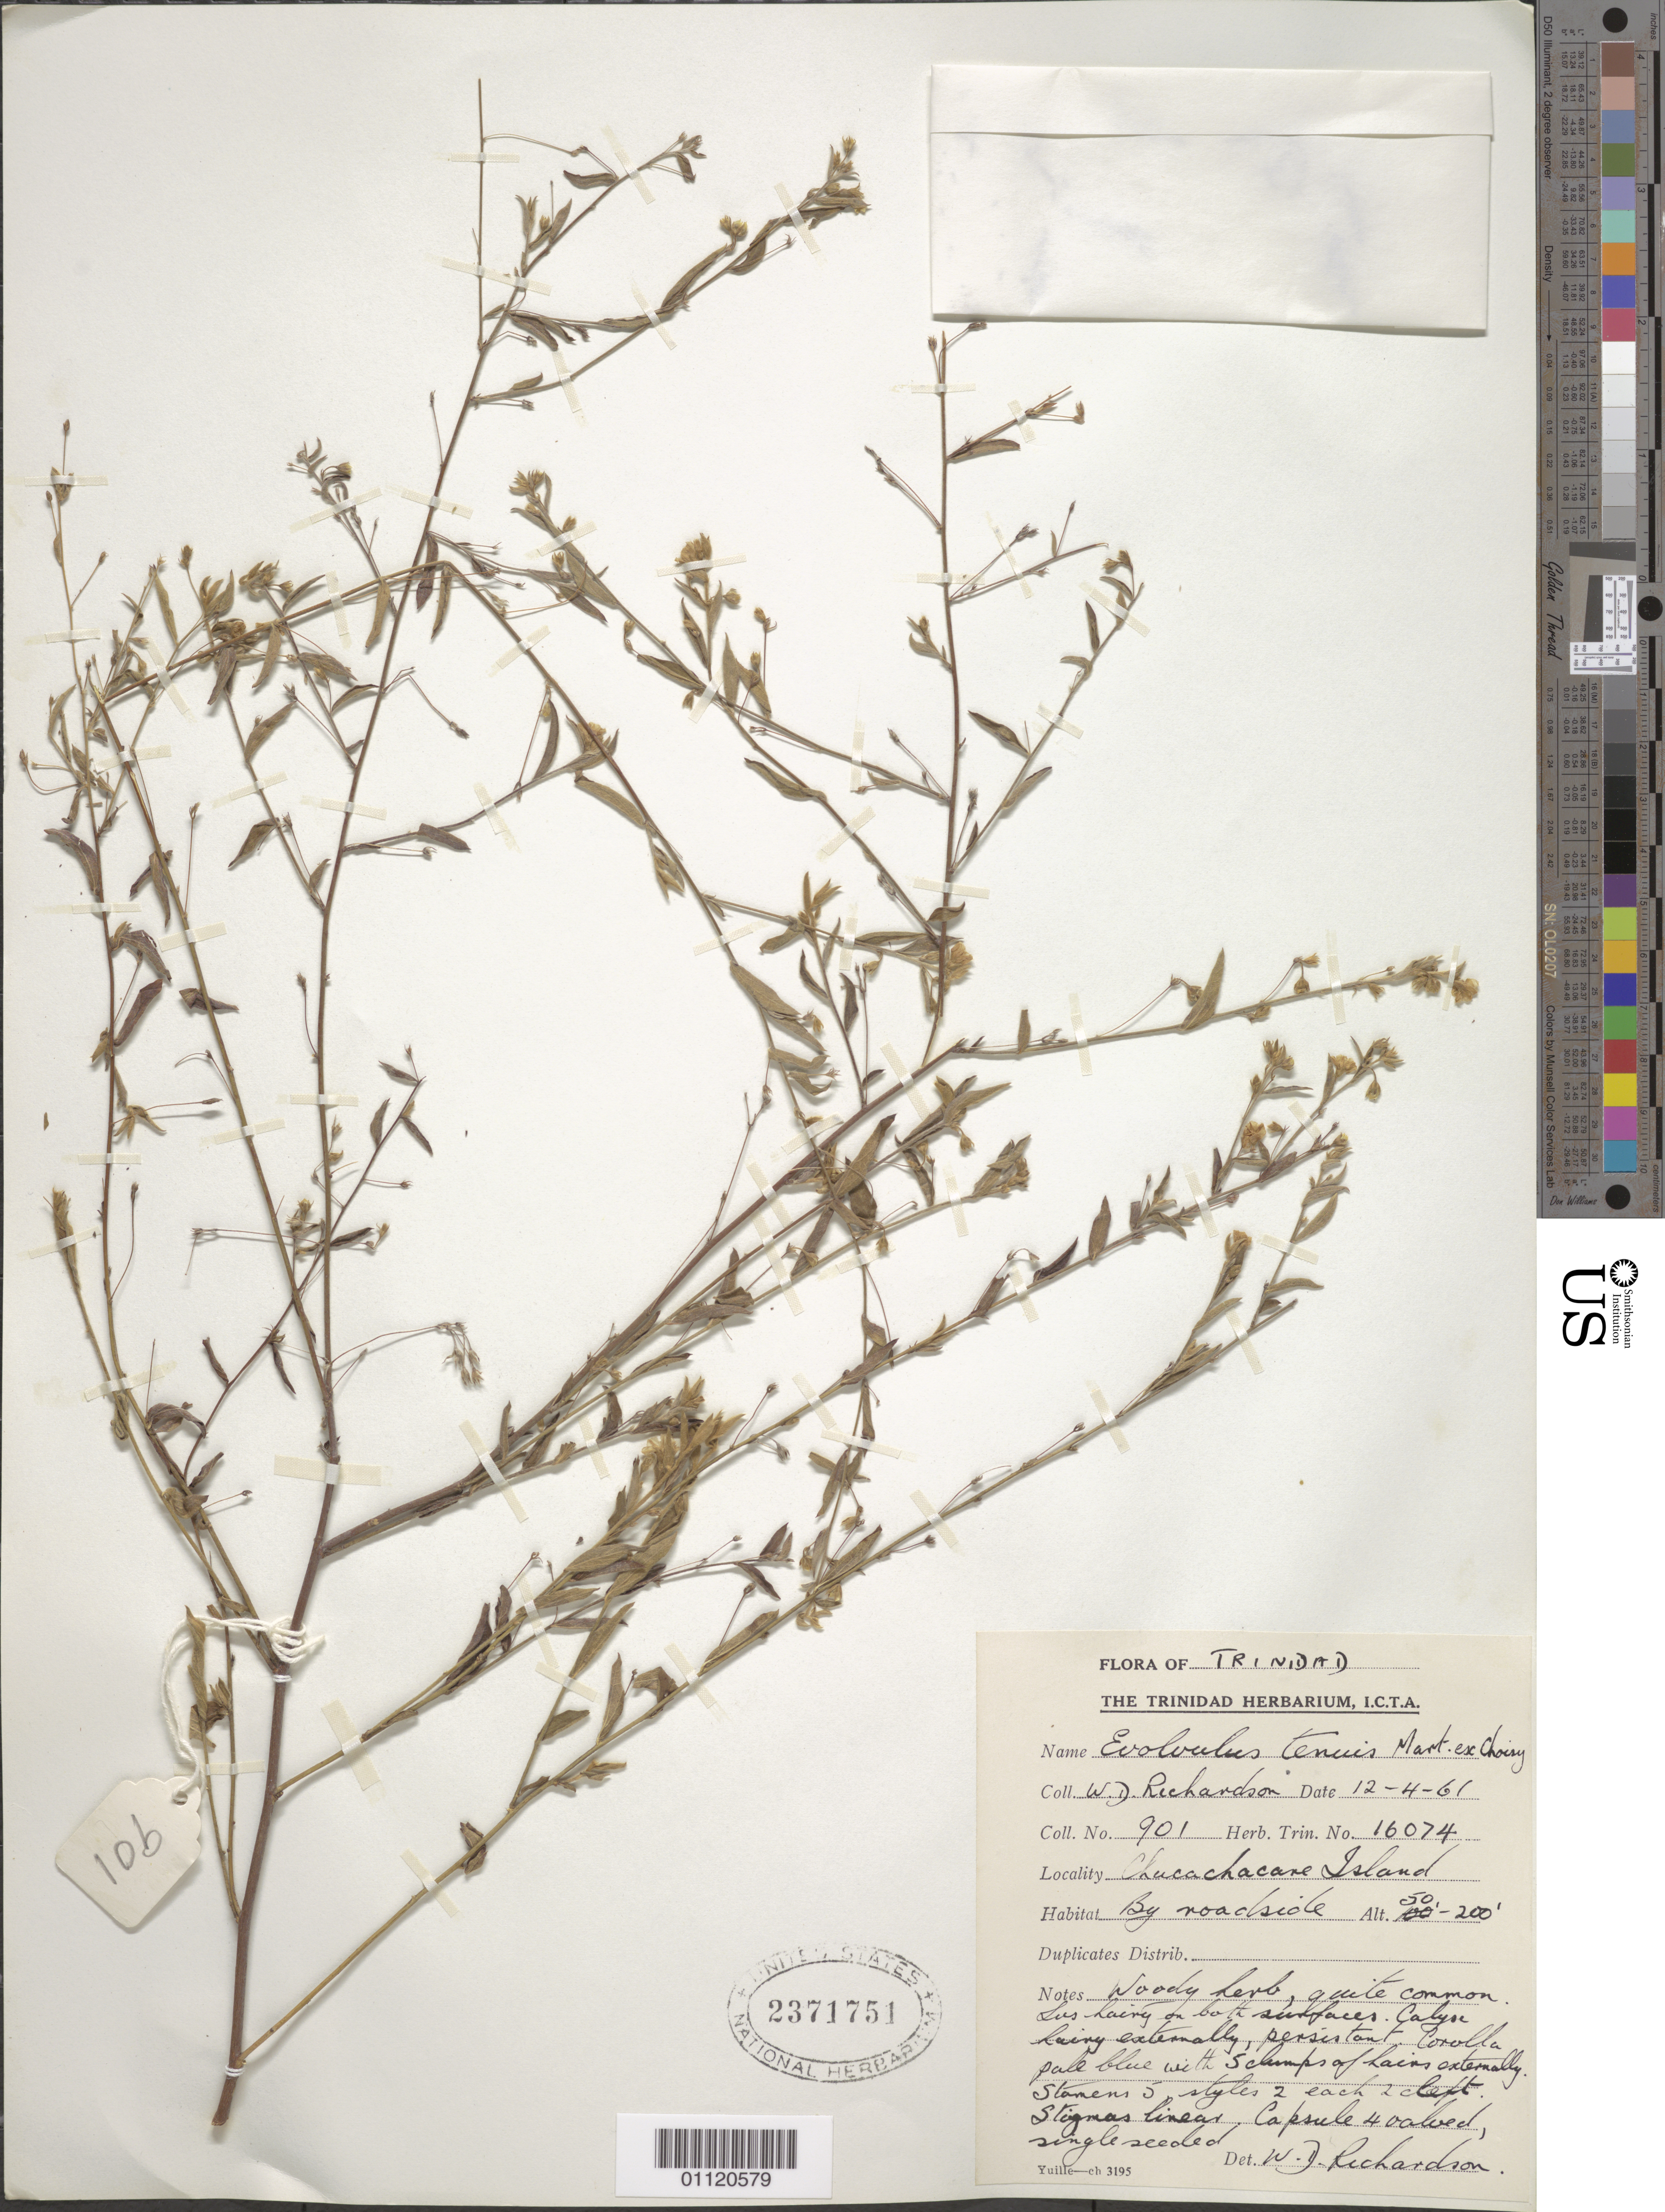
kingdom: Plantae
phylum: Tracheophyta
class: Magnoliopsida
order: Solanales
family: Convolvulaceae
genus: Evolvulus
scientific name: Evolvulus tenuis subsp. longifolius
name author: Mart. ex Choisy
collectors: W. D. Richardson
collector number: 901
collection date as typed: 12 Apr 1961 or 04 Dec 1961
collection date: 1961-04-12 or 1961-12-04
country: Trinidad and Tobago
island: Chacachacare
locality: By roadside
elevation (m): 15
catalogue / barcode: US 2371751